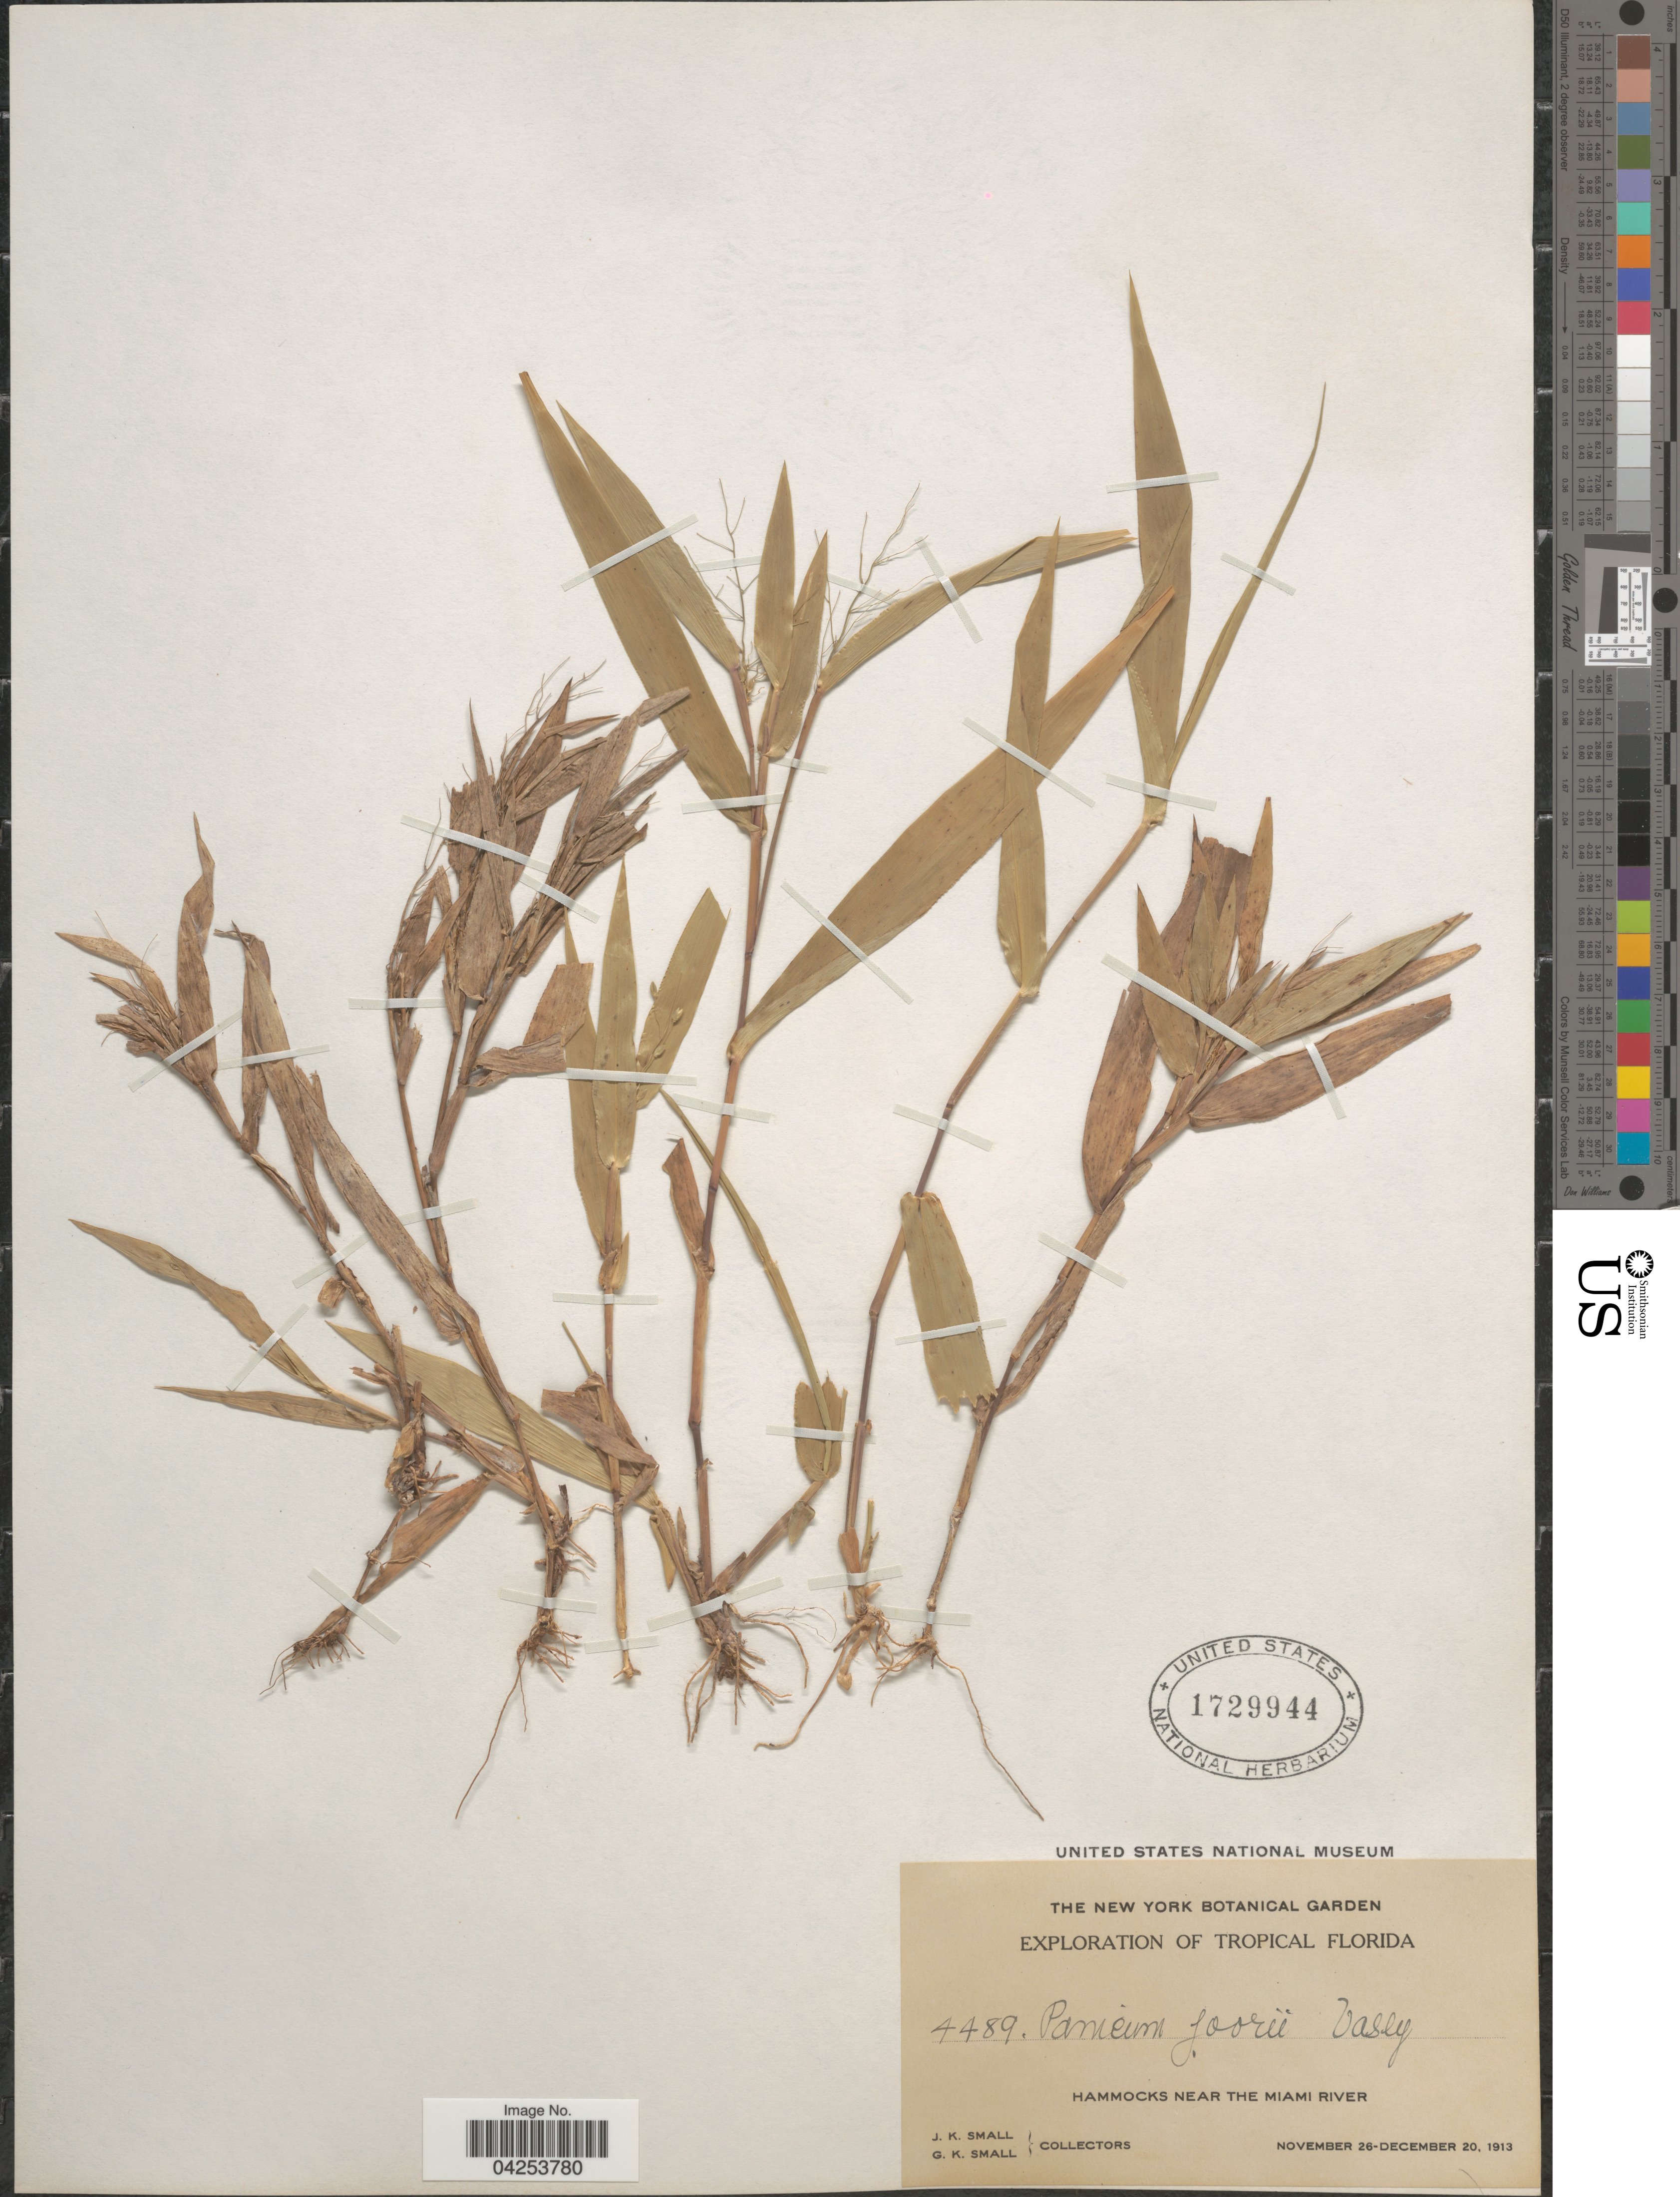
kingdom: Plantae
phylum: Tracheophyta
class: Liliopsida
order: Poales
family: Poaceae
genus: Dichanthelium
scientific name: Dichanthelium commutatum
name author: (Schult.) Gould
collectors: J. K. Small & G. K. Small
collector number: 4489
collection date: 1913-11-26/1913-12-20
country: United States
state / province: Florida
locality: Exploration of Tropical Florida. Hammocks near the Miami River.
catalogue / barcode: US 1729944